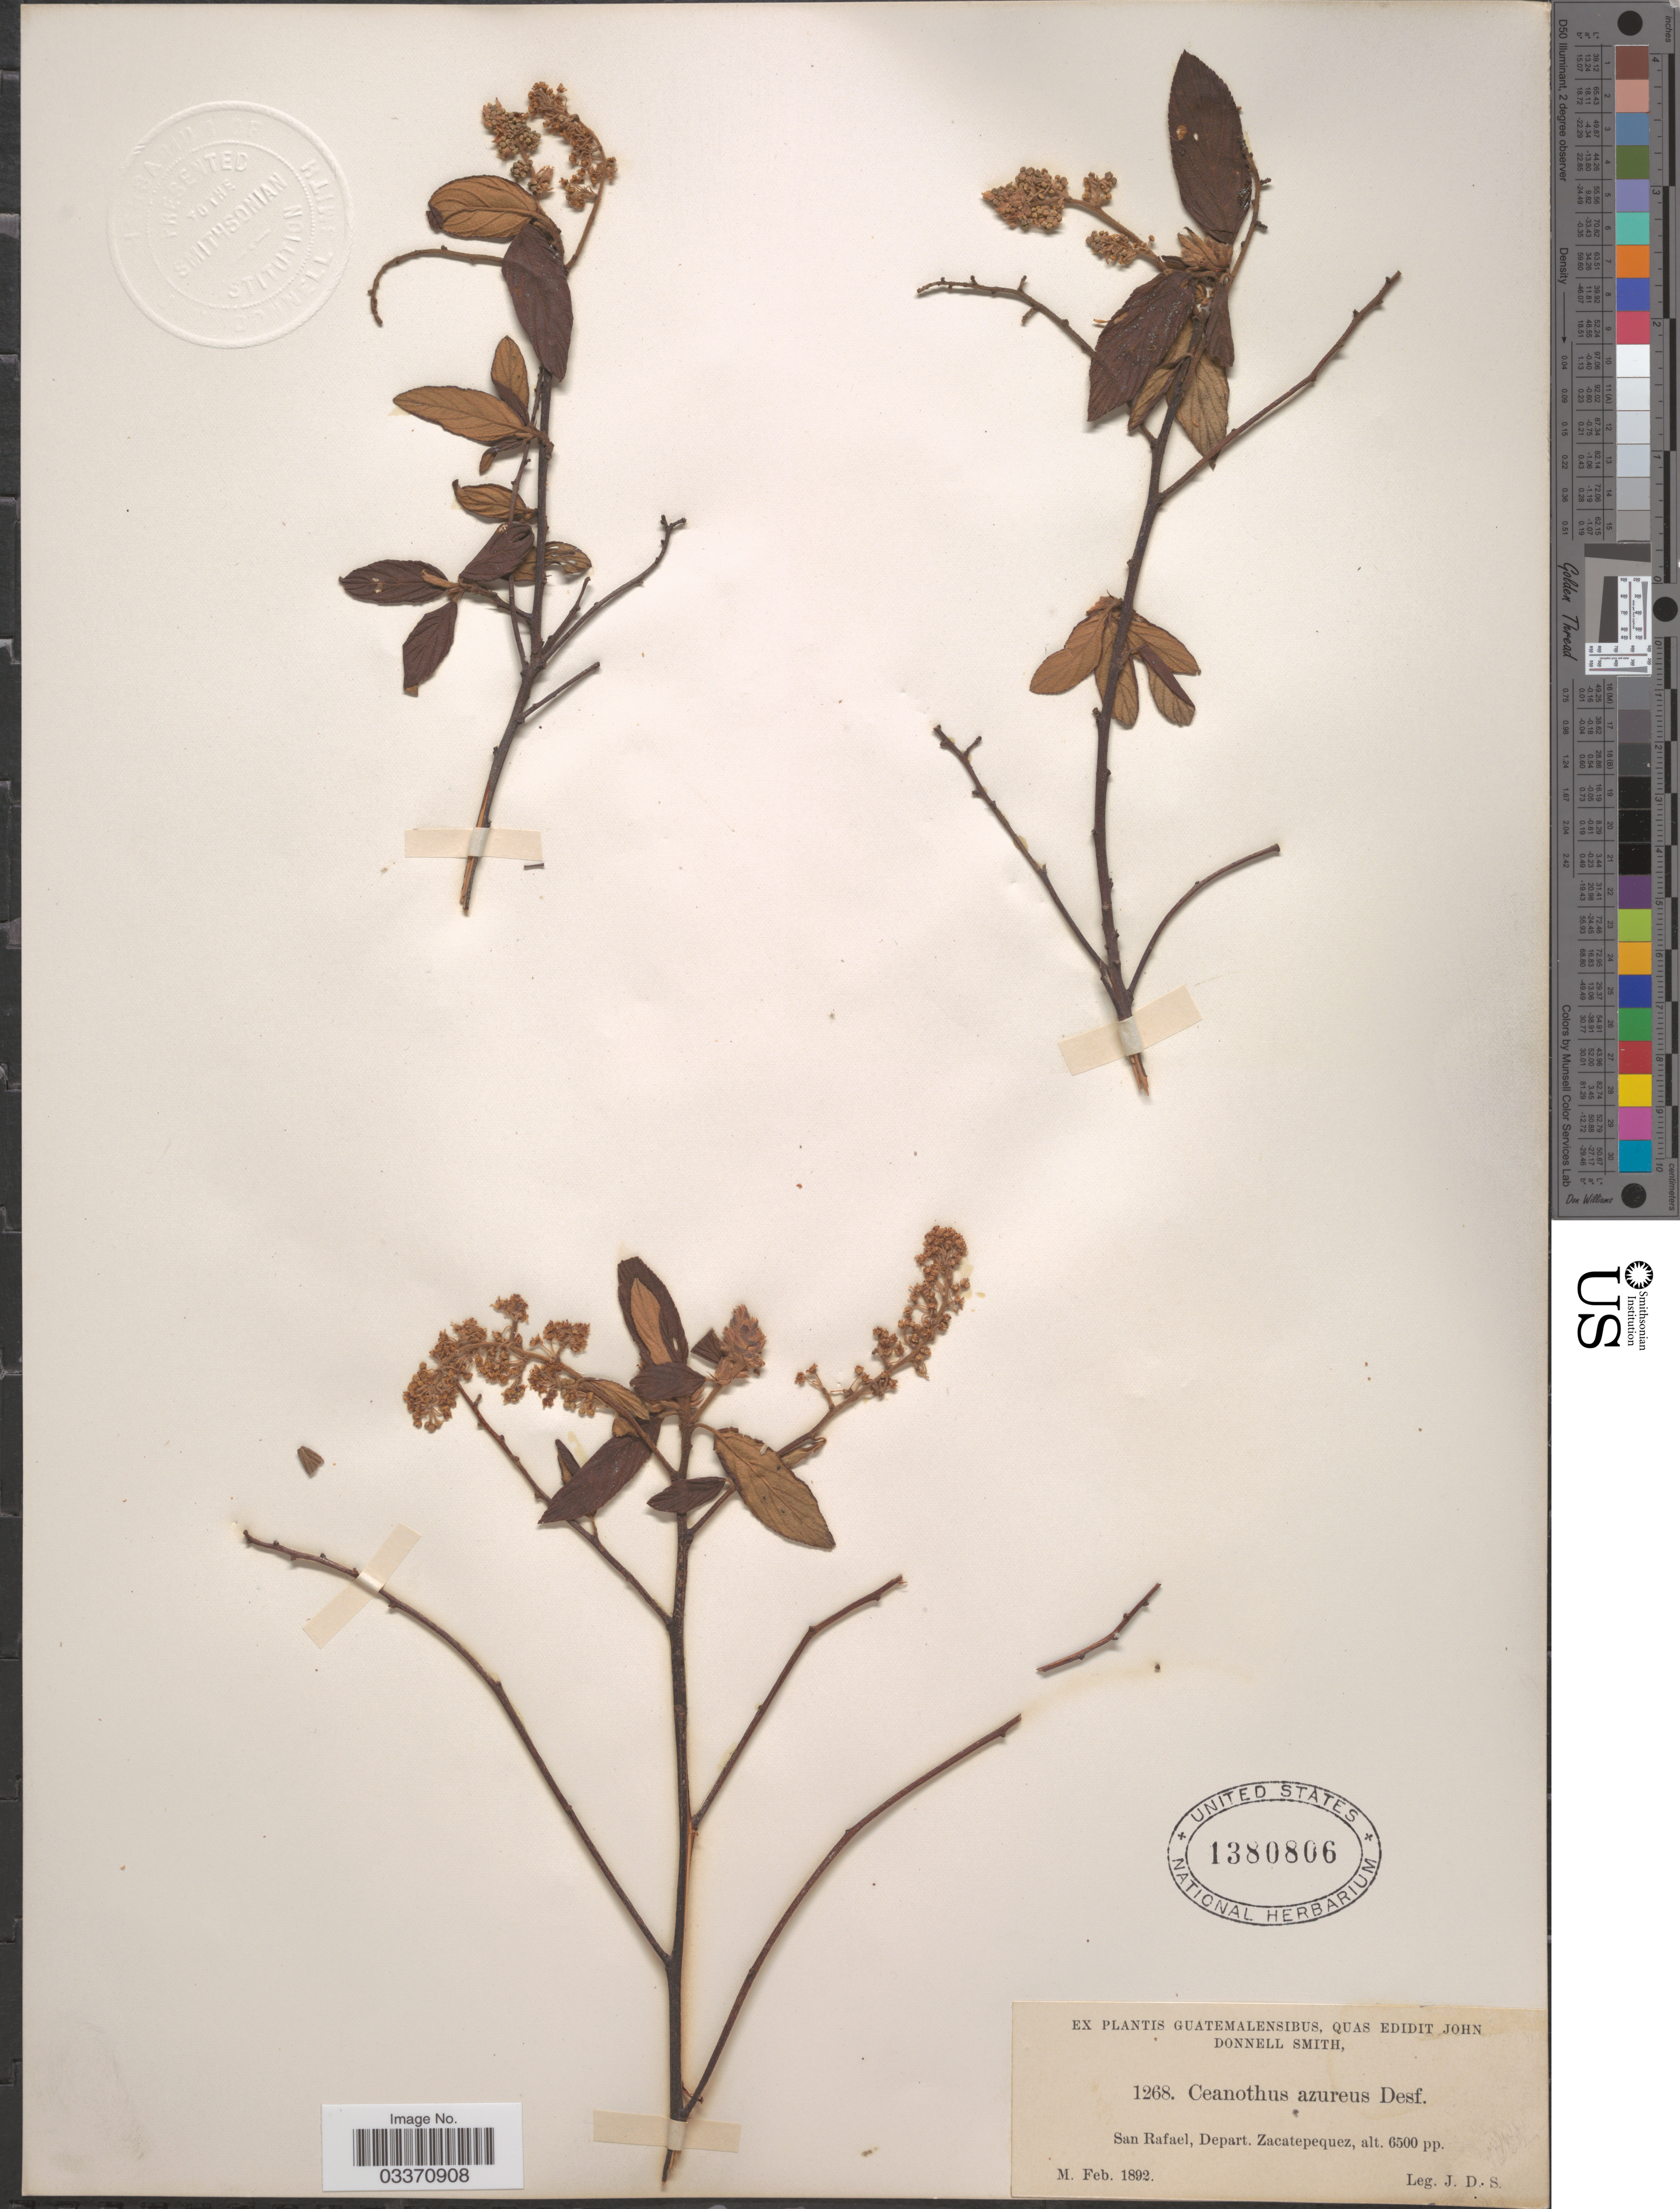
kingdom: Plantae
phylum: Tracheophyta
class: Magnoliopsida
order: Rosales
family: Rhamnaceae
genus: Ceanothus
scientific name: Ceanothus caeruleus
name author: Lag.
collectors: J. Donnell Smith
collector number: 1268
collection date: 1892-02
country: Guatemala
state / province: Sacatepéquez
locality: San Rafael, Depart. Zacatepequez.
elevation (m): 1981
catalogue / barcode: US 1380806